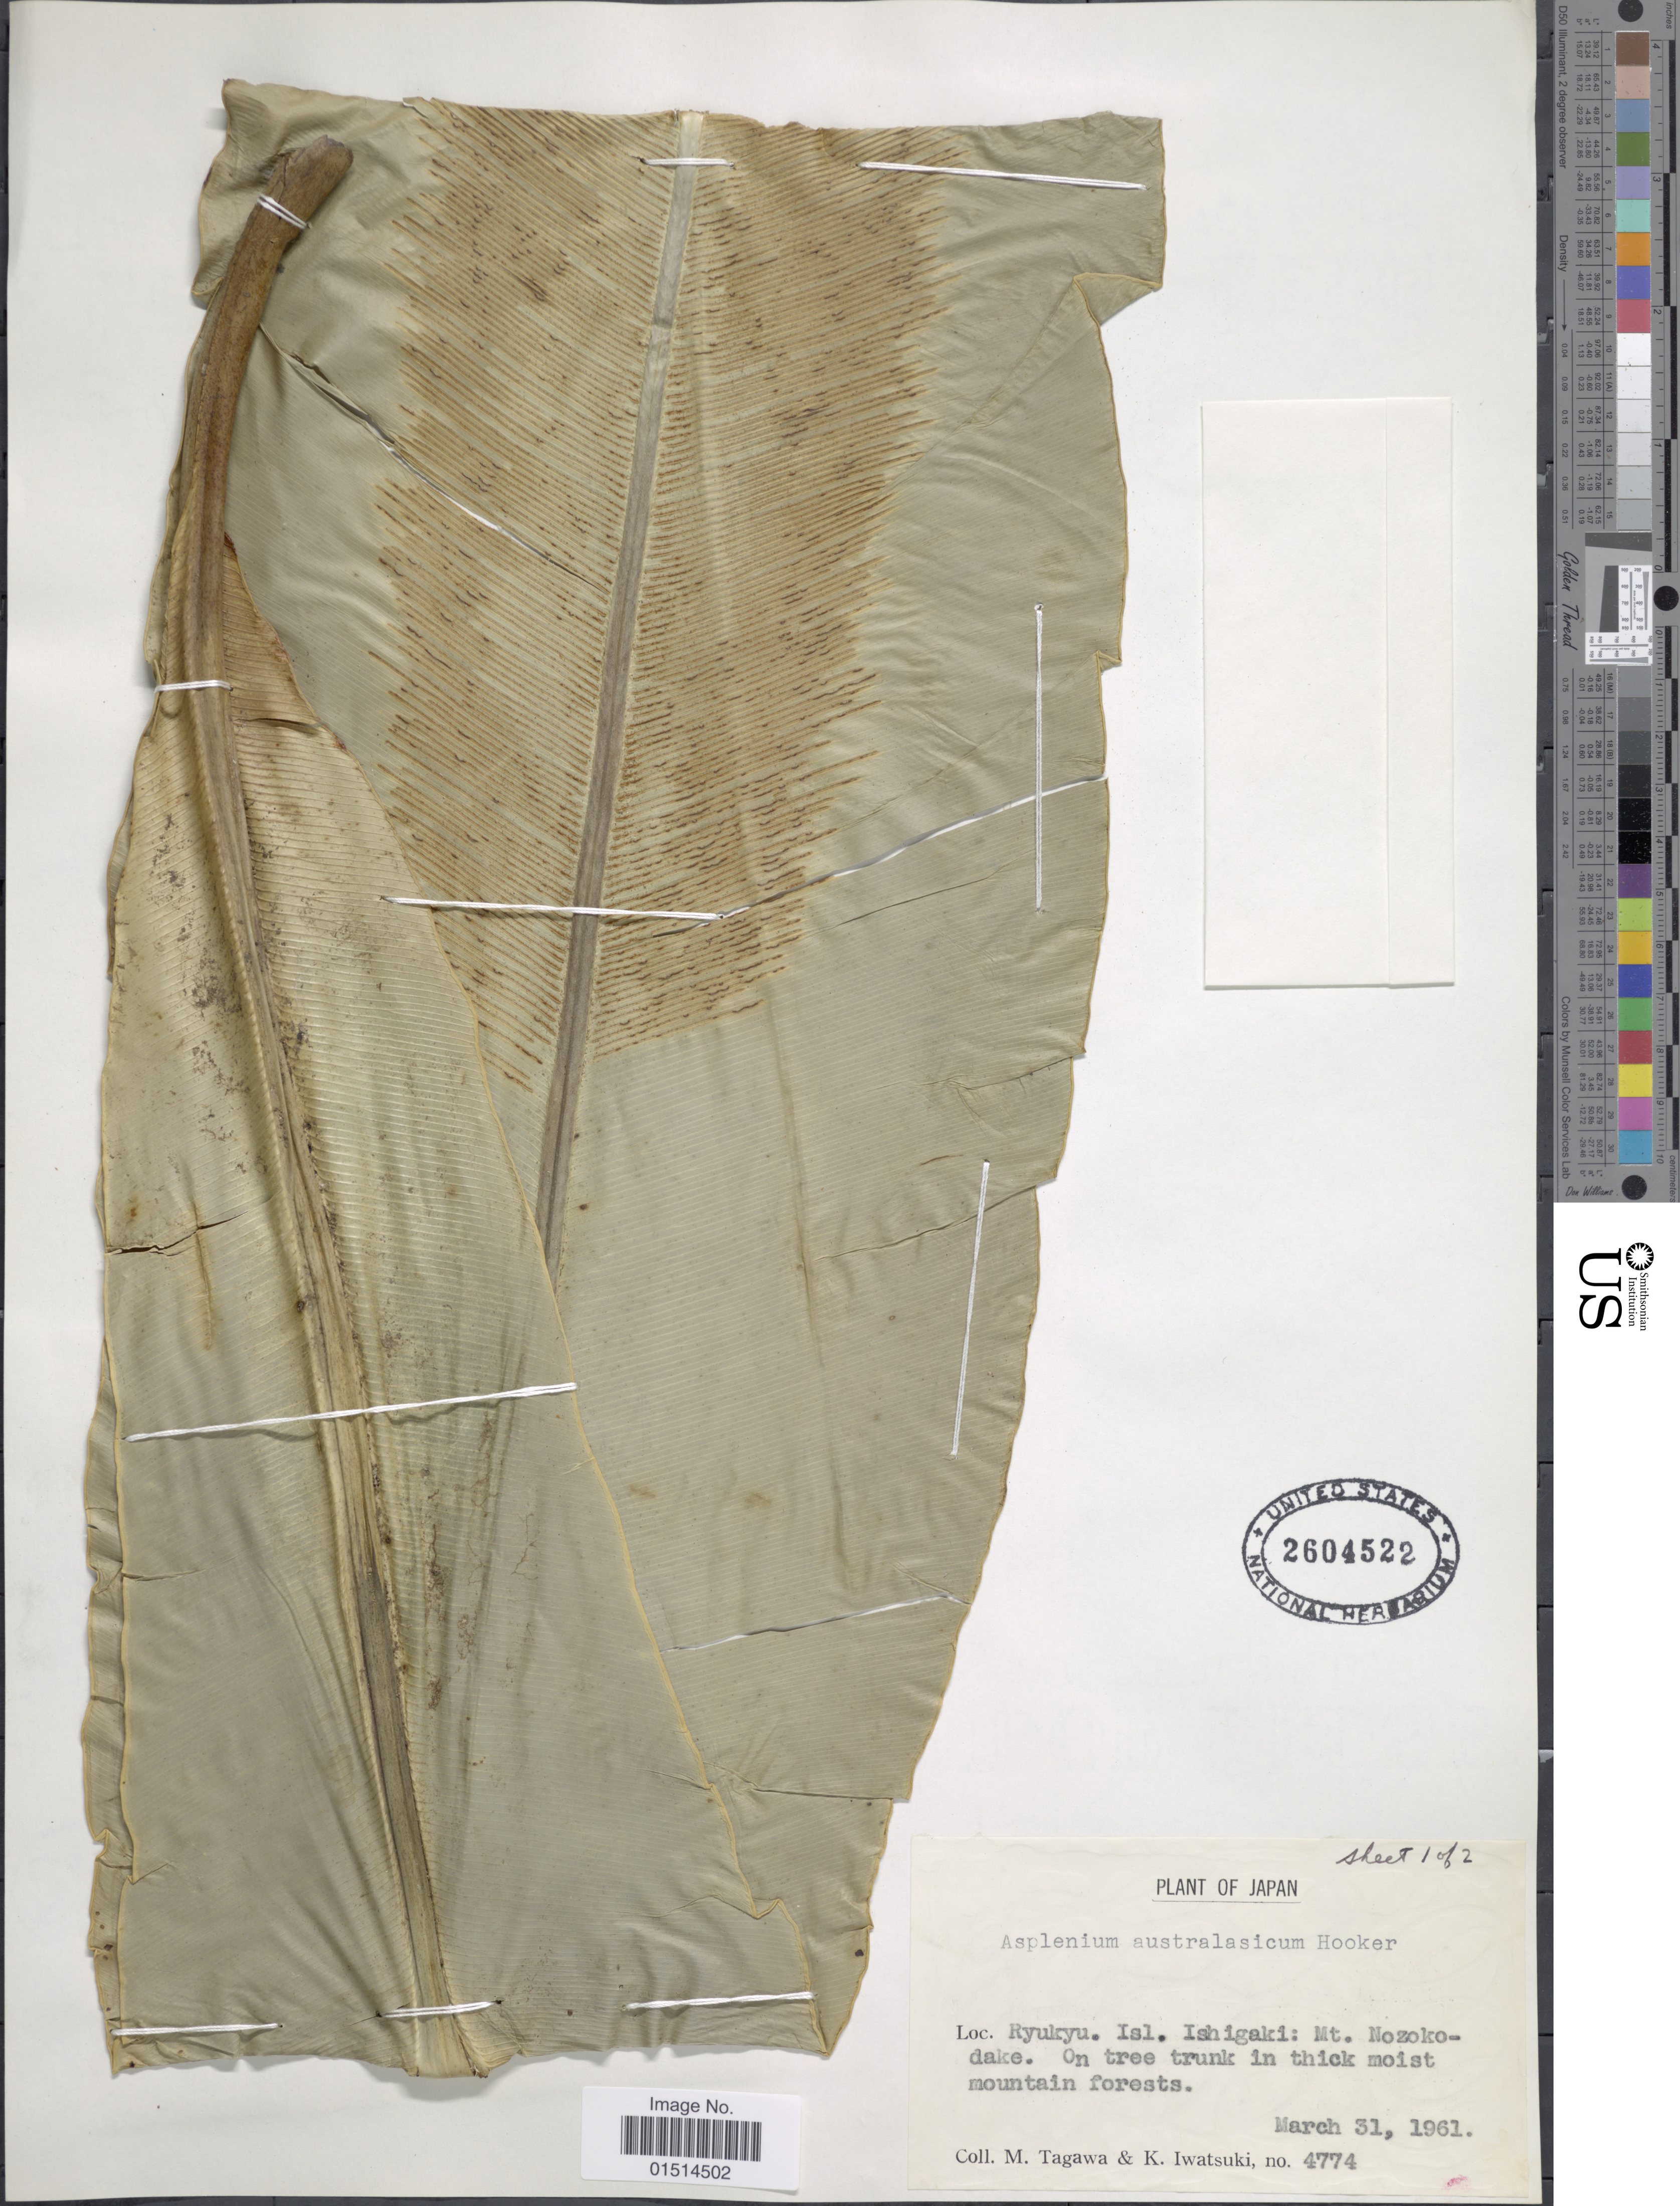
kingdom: Plantae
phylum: Tracheophyta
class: Polypodiopsida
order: Polypodiales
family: Aspleniaceae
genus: Asplenium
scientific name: Asplenium australasicum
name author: (Sm.) Hook.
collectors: M. Tagawa & K. Iwatsuki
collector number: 4774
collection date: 1961-03-31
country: Japan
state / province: Okinawa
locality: Ryukyu. Isl. Ishigaki: Mt. Nozokodake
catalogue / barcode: US 2604522